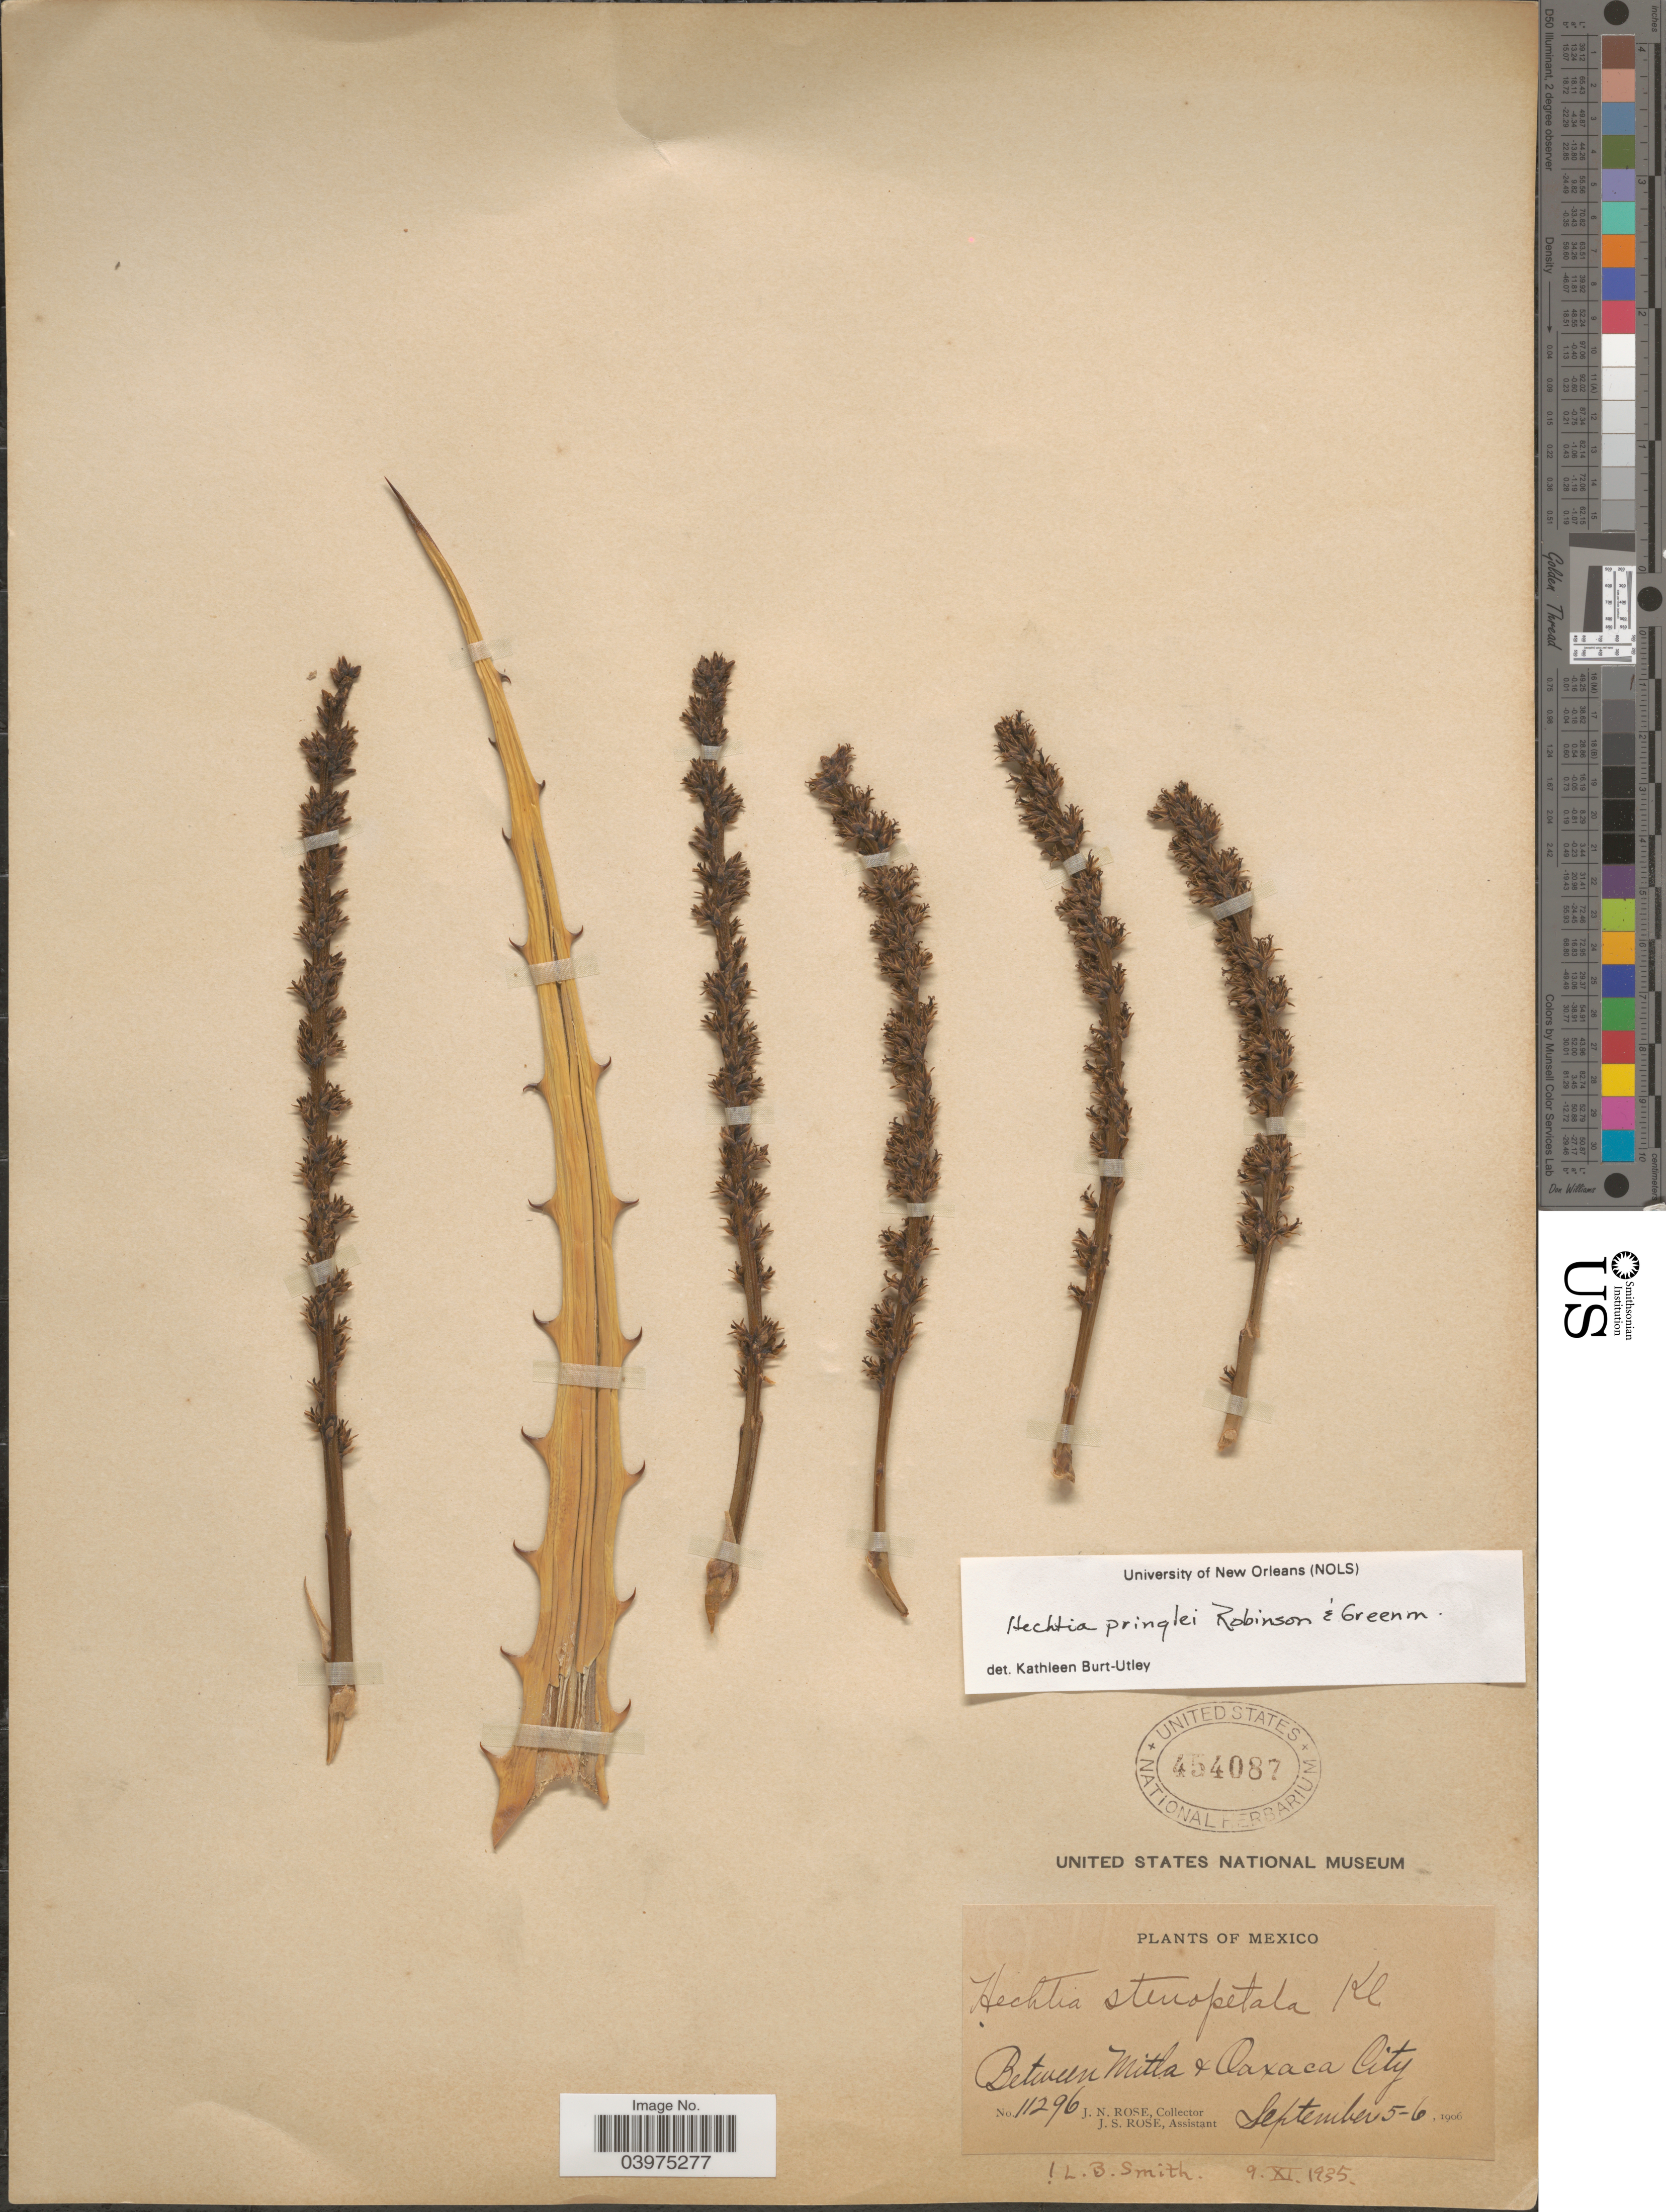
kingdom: Plantae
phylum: Tracheophyta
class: Liliopsida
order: Poales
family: Bromeliaceae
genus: Hechtia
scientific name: Hechtia pringlei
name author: B.L. Rob. & Greenm.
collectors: J. N. Rose & J. S. Rose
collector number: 11296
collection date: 1906-09-05/1906-09-06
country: Mexico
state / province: Oaxaca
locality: Between Mitla + Oaxaca City.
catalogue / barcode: US 454087